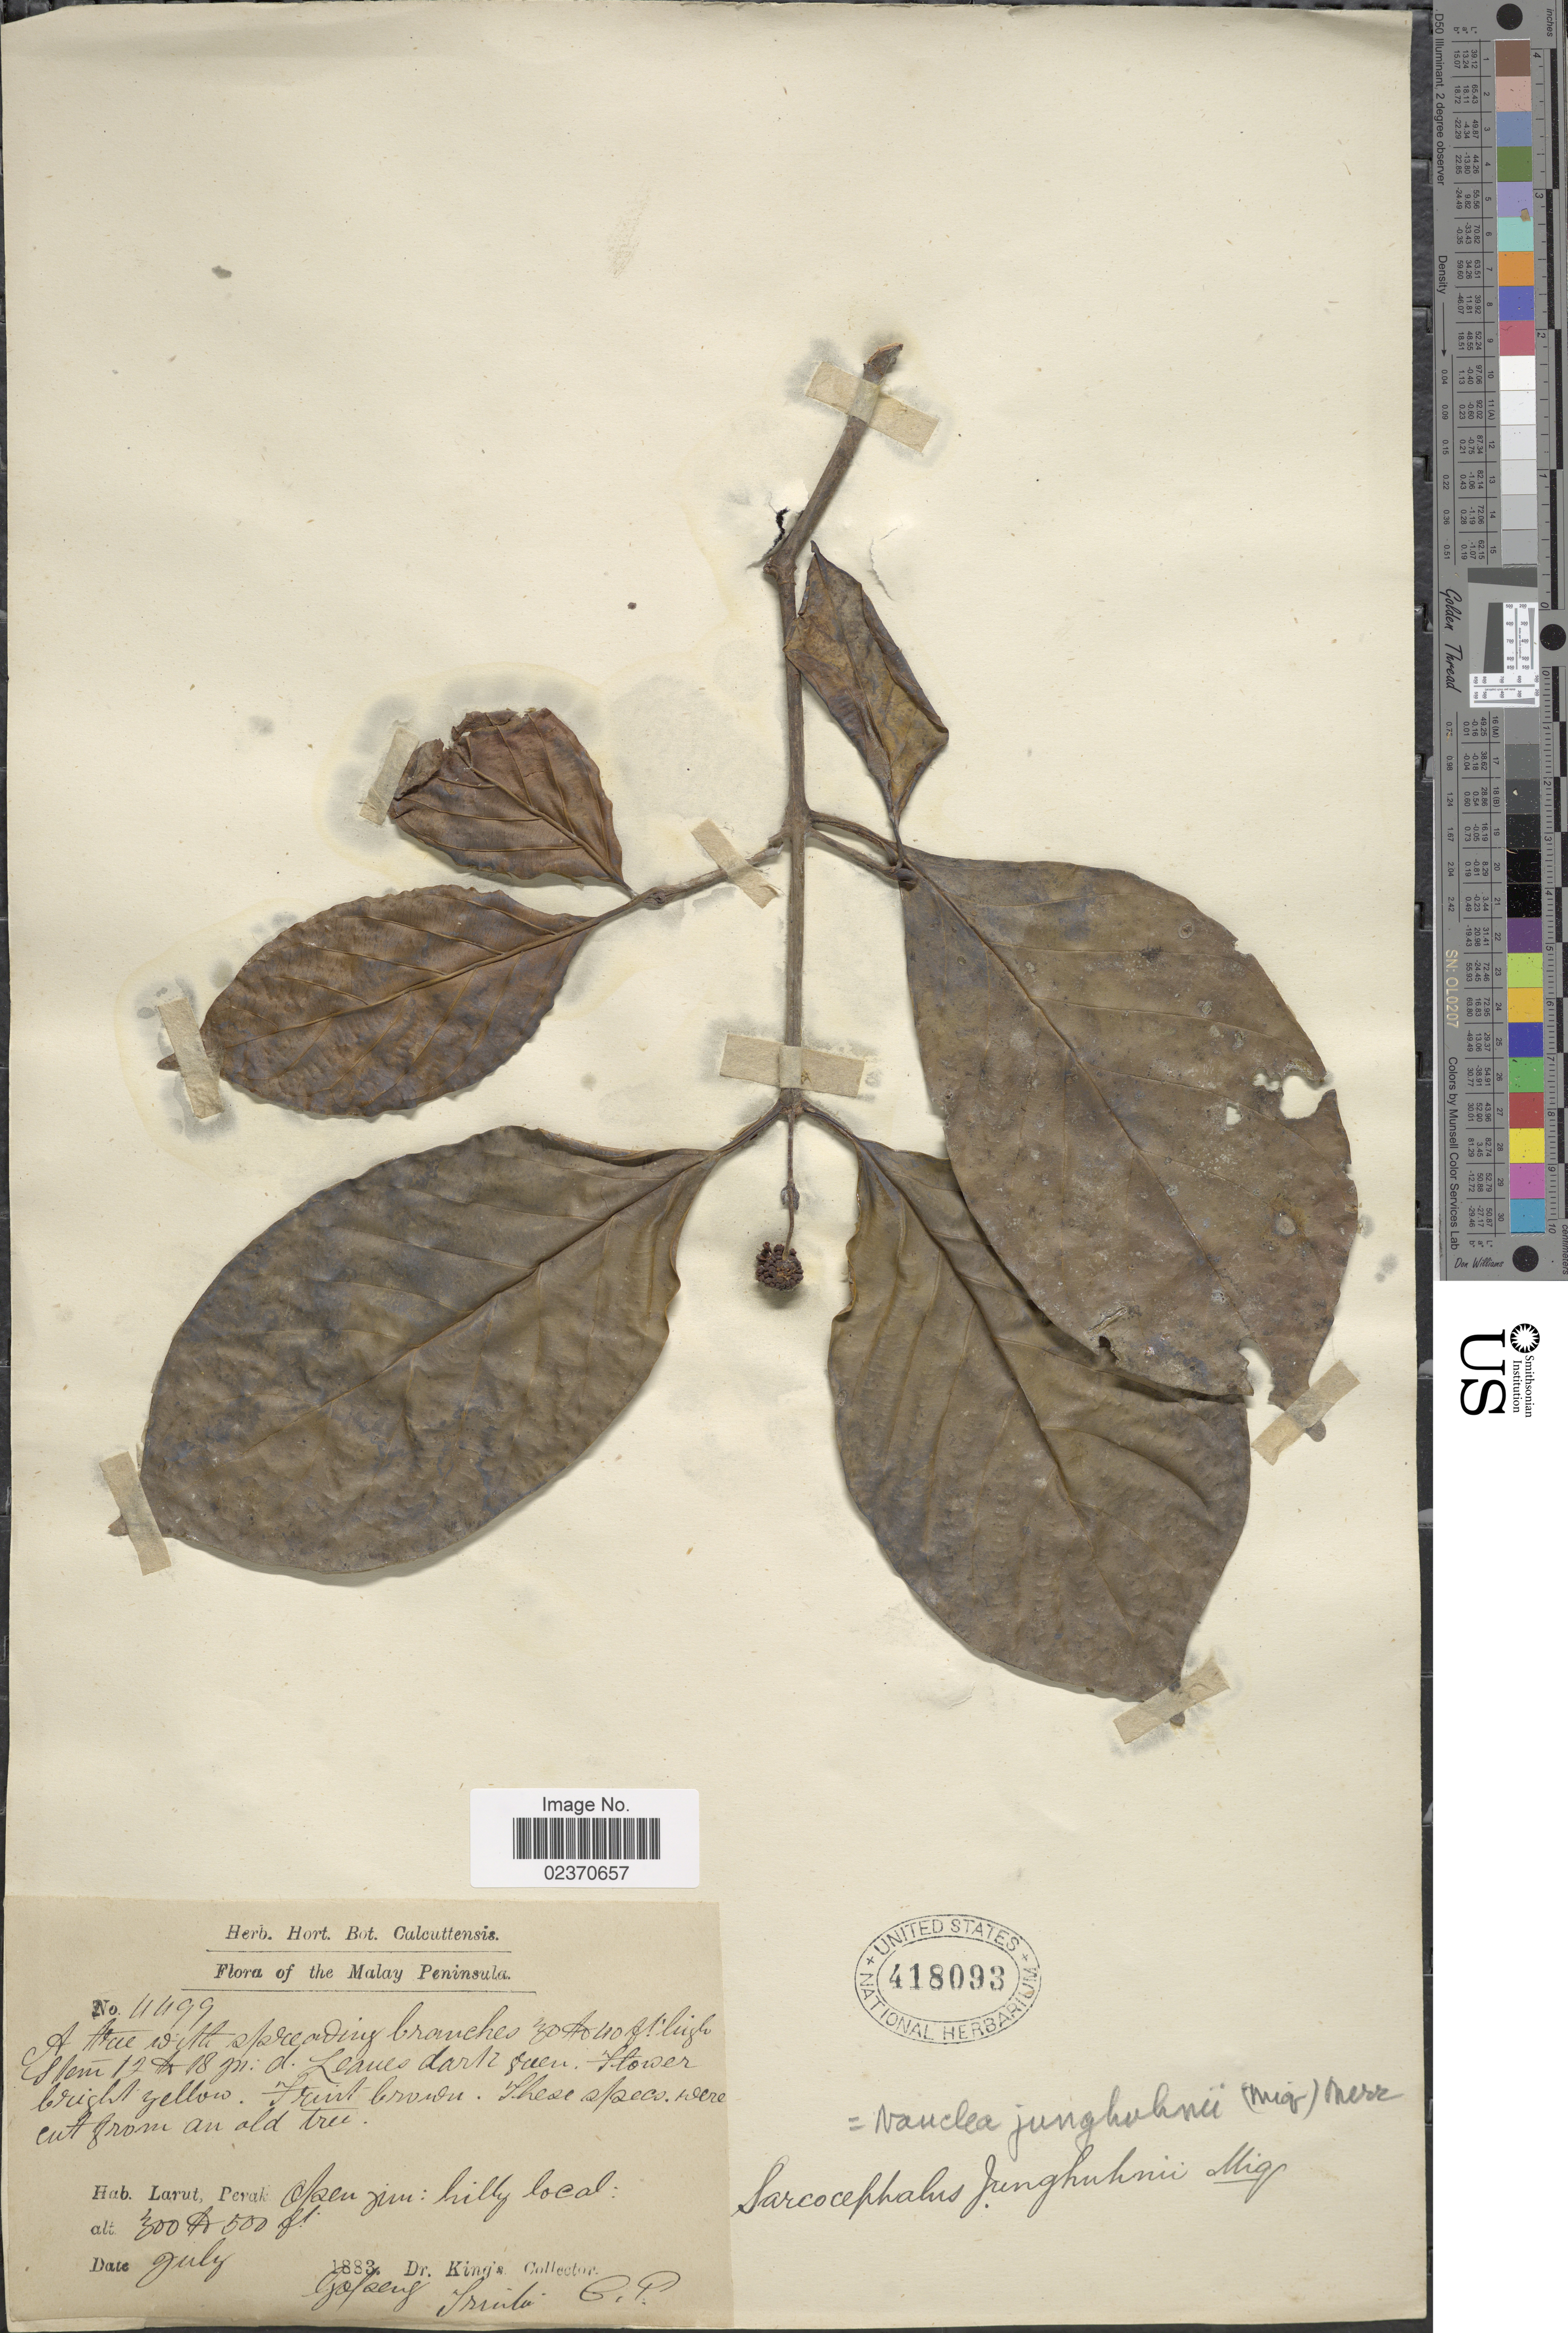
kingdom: Plantae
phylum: Tracheophyta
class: Magnoliopsida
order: Gentianales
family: Rubiaceae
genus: Nauclea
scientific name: Nauclea officinalis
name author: (Pierre ex Pit.) Merr. & Chun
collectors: Dr. King's collector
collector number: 4499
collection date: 1883-07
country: Malaysia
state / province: Perak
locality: Larut, Perak, Malay Peninsula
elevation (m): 91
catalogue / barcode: US 418093